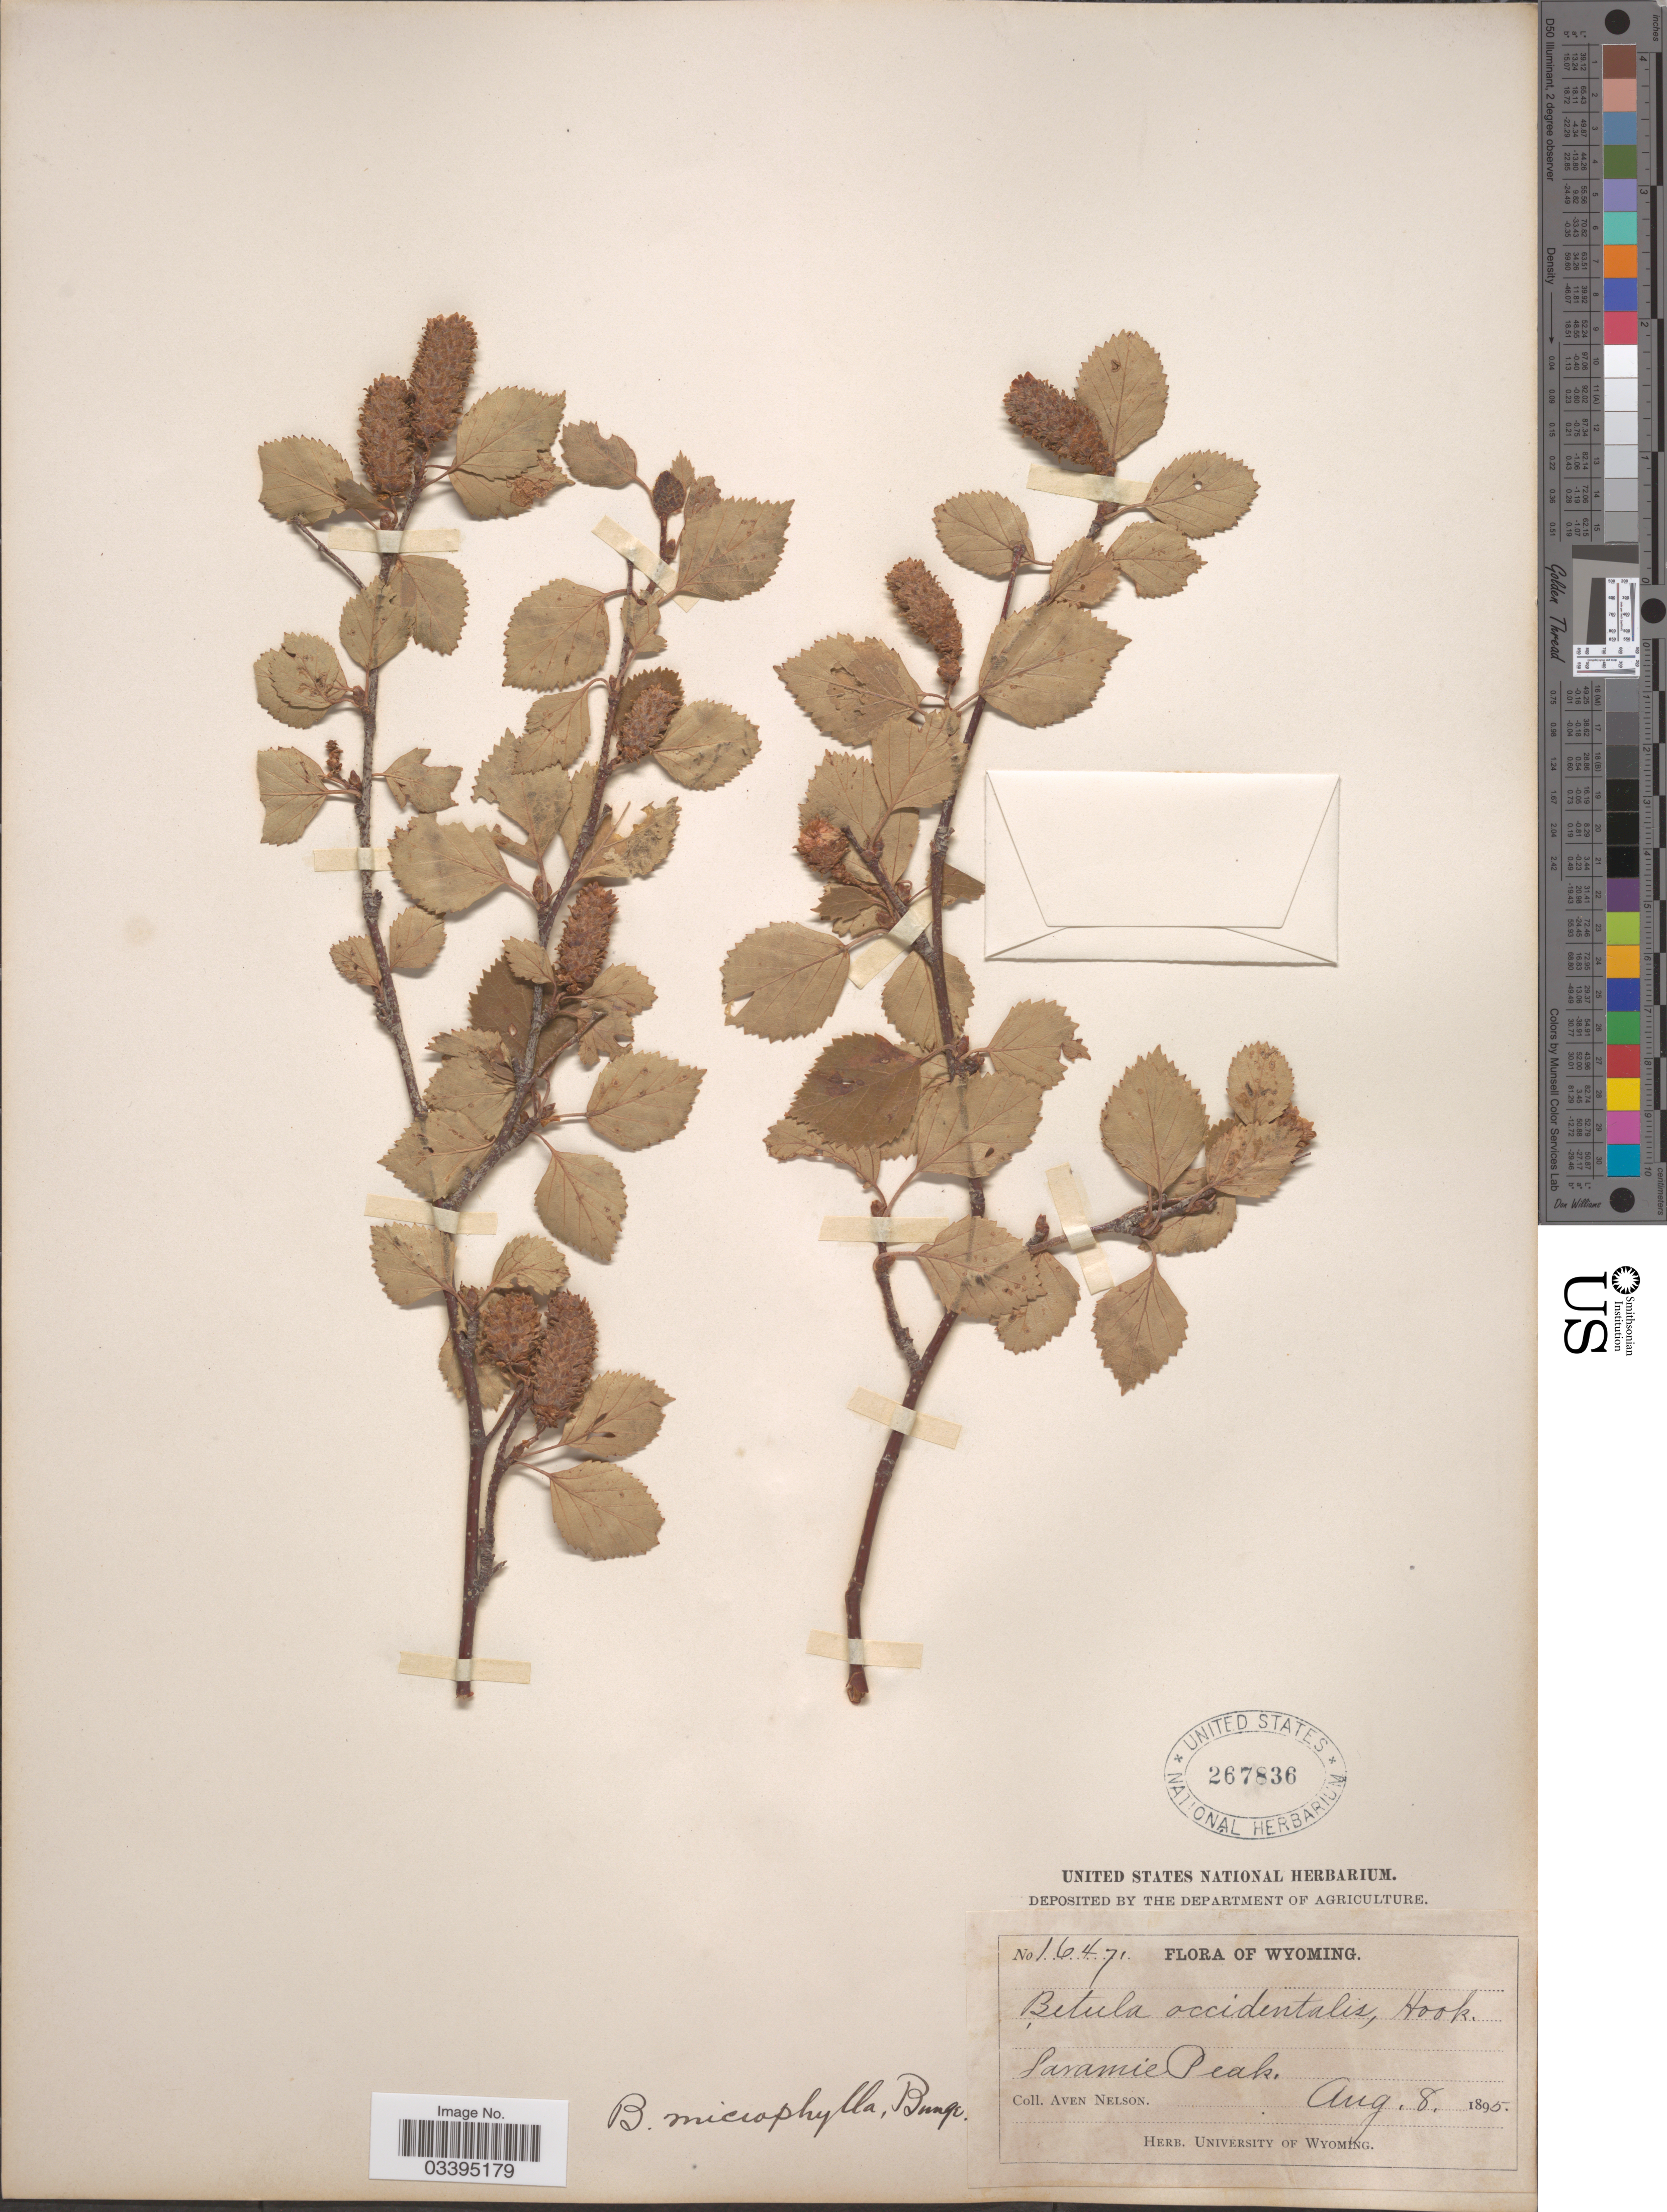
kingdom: Plantae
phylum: Tracheophyta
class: Magnoliopsida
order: Fagales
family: Betulaceae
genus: Betula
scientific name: Betula fontinalis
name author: Sarg.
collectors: A. Nelson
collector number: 16471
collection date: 1895-08-08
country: United States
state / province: Wyoming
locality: Laramie Peak.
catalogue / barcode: US 267836